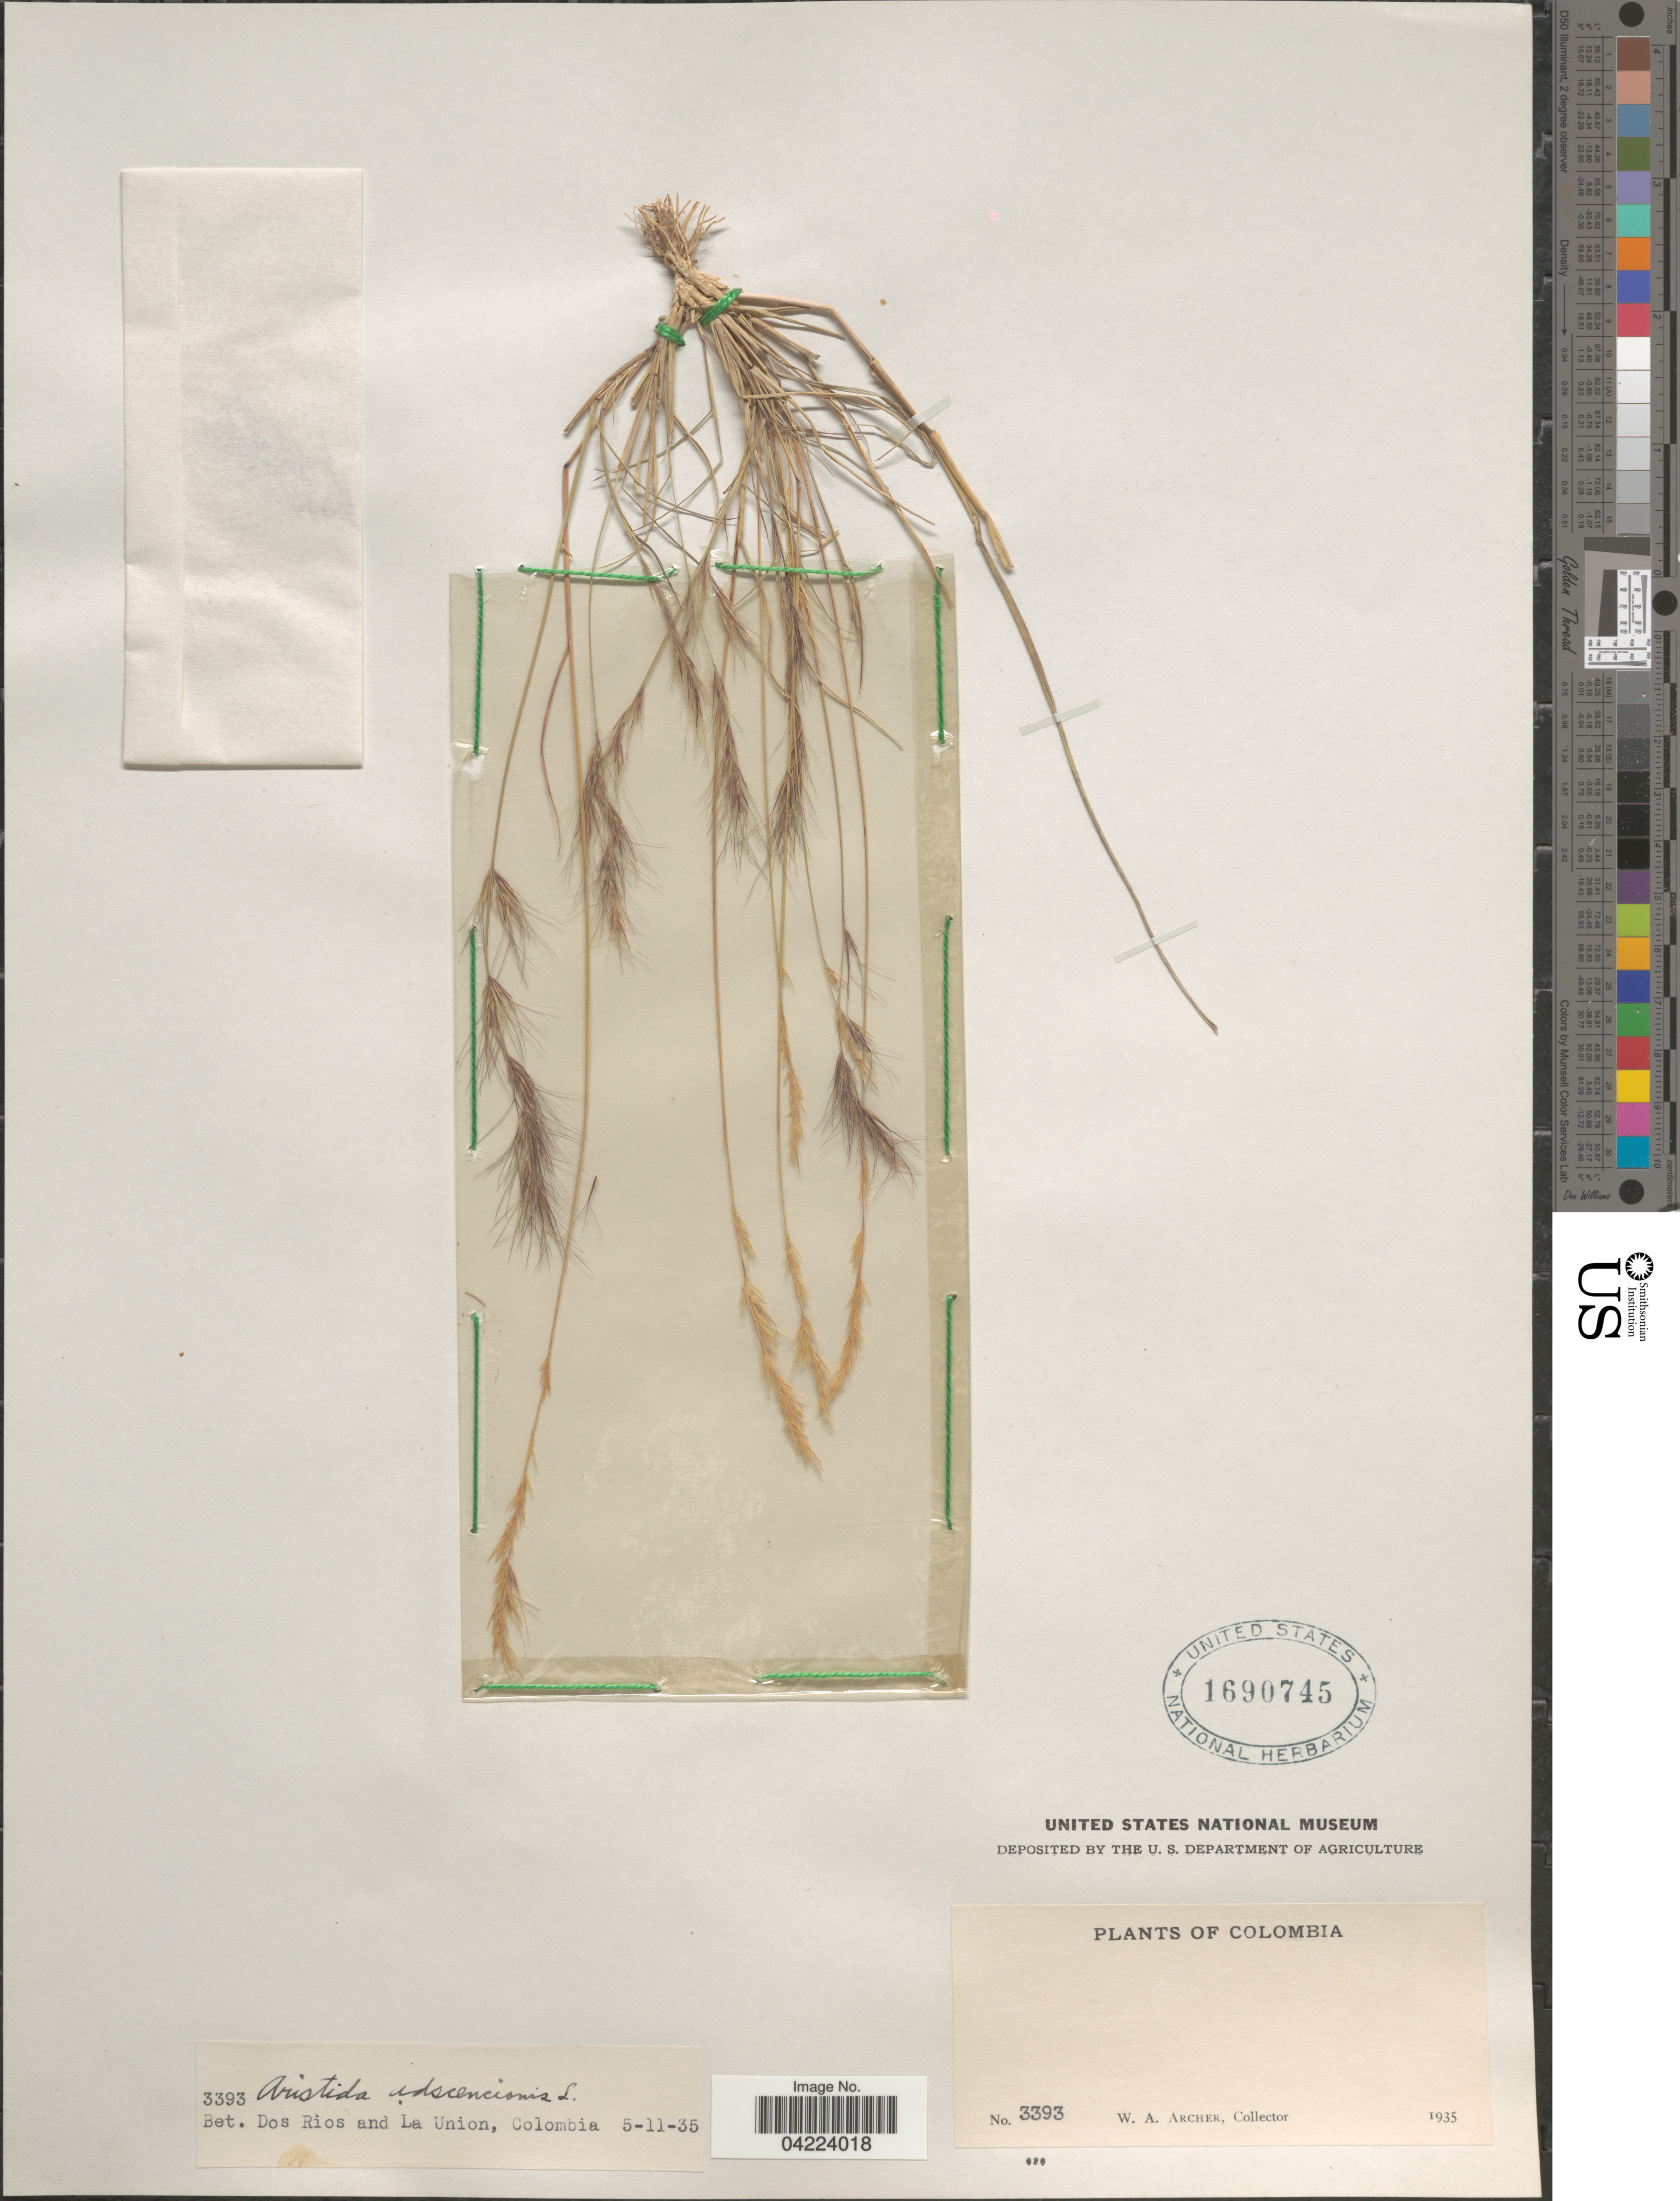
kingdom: Plantae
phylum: Tracheophyta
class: Liliopsida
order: Poales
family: Poaceae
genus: Aristida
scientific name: Aristida adscensionis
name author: L.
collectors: W. Archer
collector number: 3393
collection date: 1935-11-05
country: Colombia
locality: Bet. Dos Rios and La Union.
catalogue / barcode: US 1690745